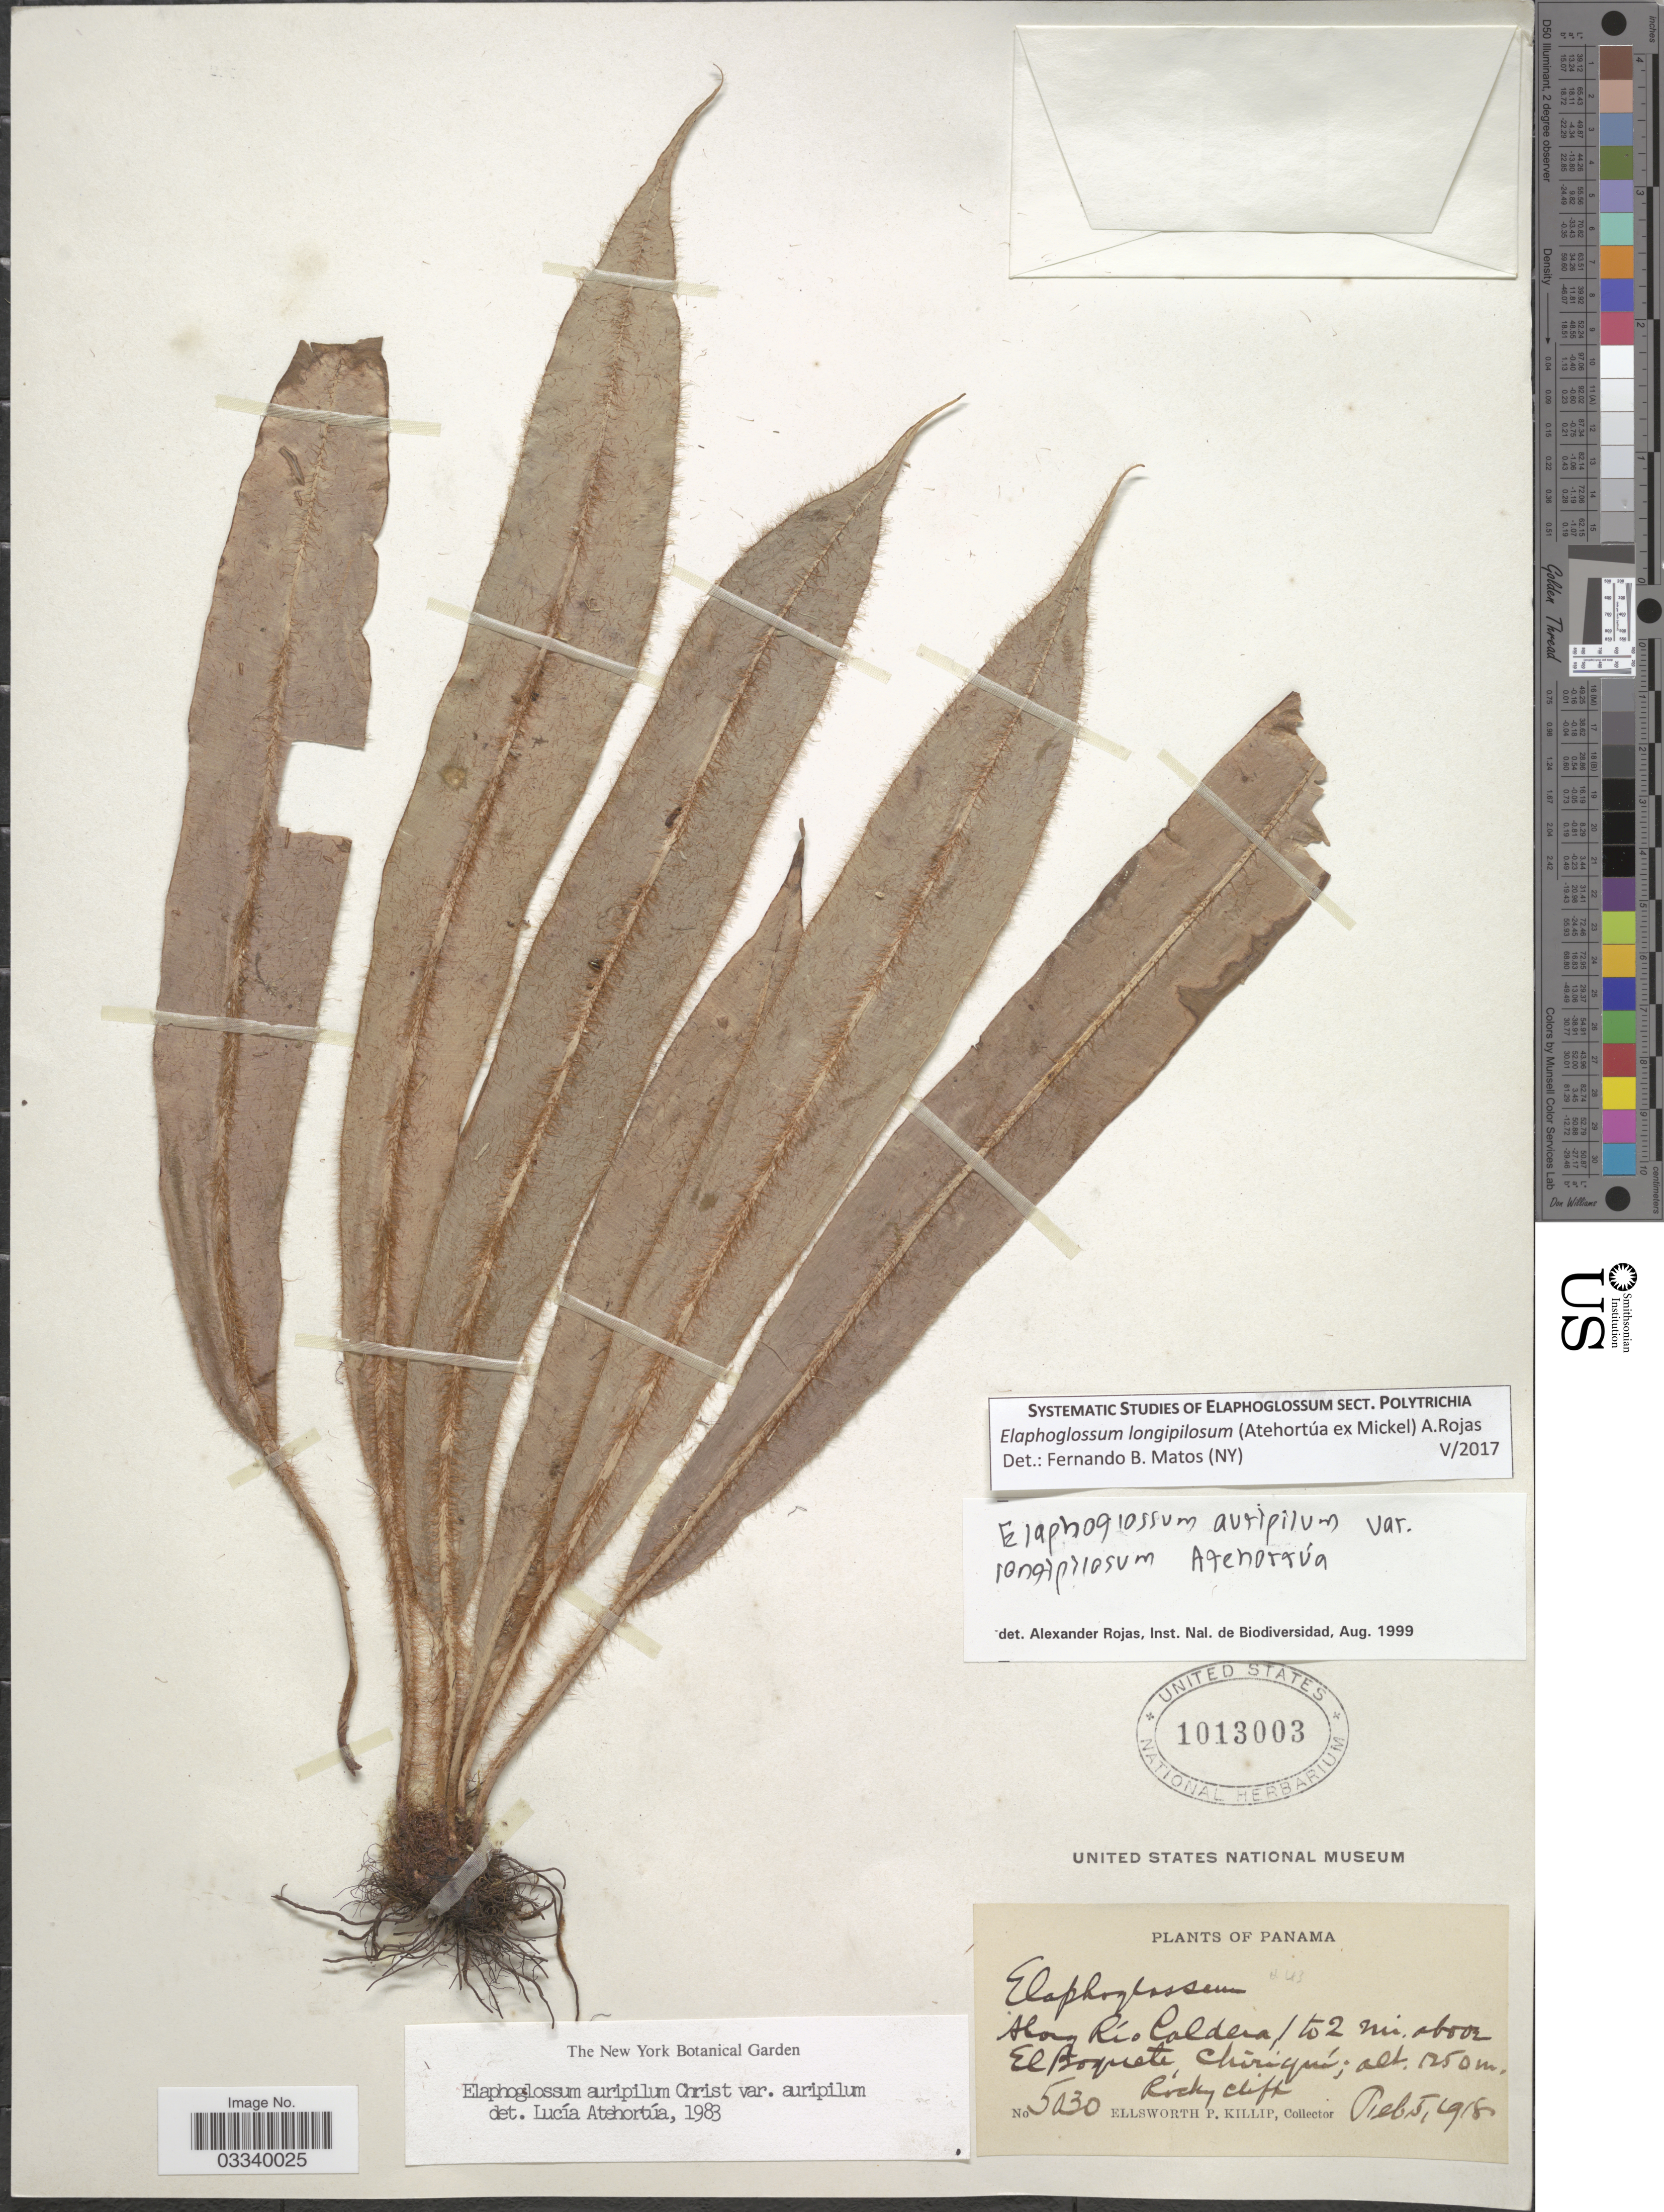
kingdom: Plantae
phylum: Tracheophyta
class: Polypodiopsida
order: Polypodiales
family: Dryopteridaceae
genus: Elaphoglossum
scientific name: Elaphoglossum longipilosum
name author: (Atehortúa) A. Rojas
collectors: E. P. Killip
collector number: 5030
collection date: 1918-02-05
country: Panama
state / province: Chiriqui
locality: Along Río Caldera, 1 to 2 mi. above El Boquete.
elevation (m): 1250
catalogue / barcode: US 1013003